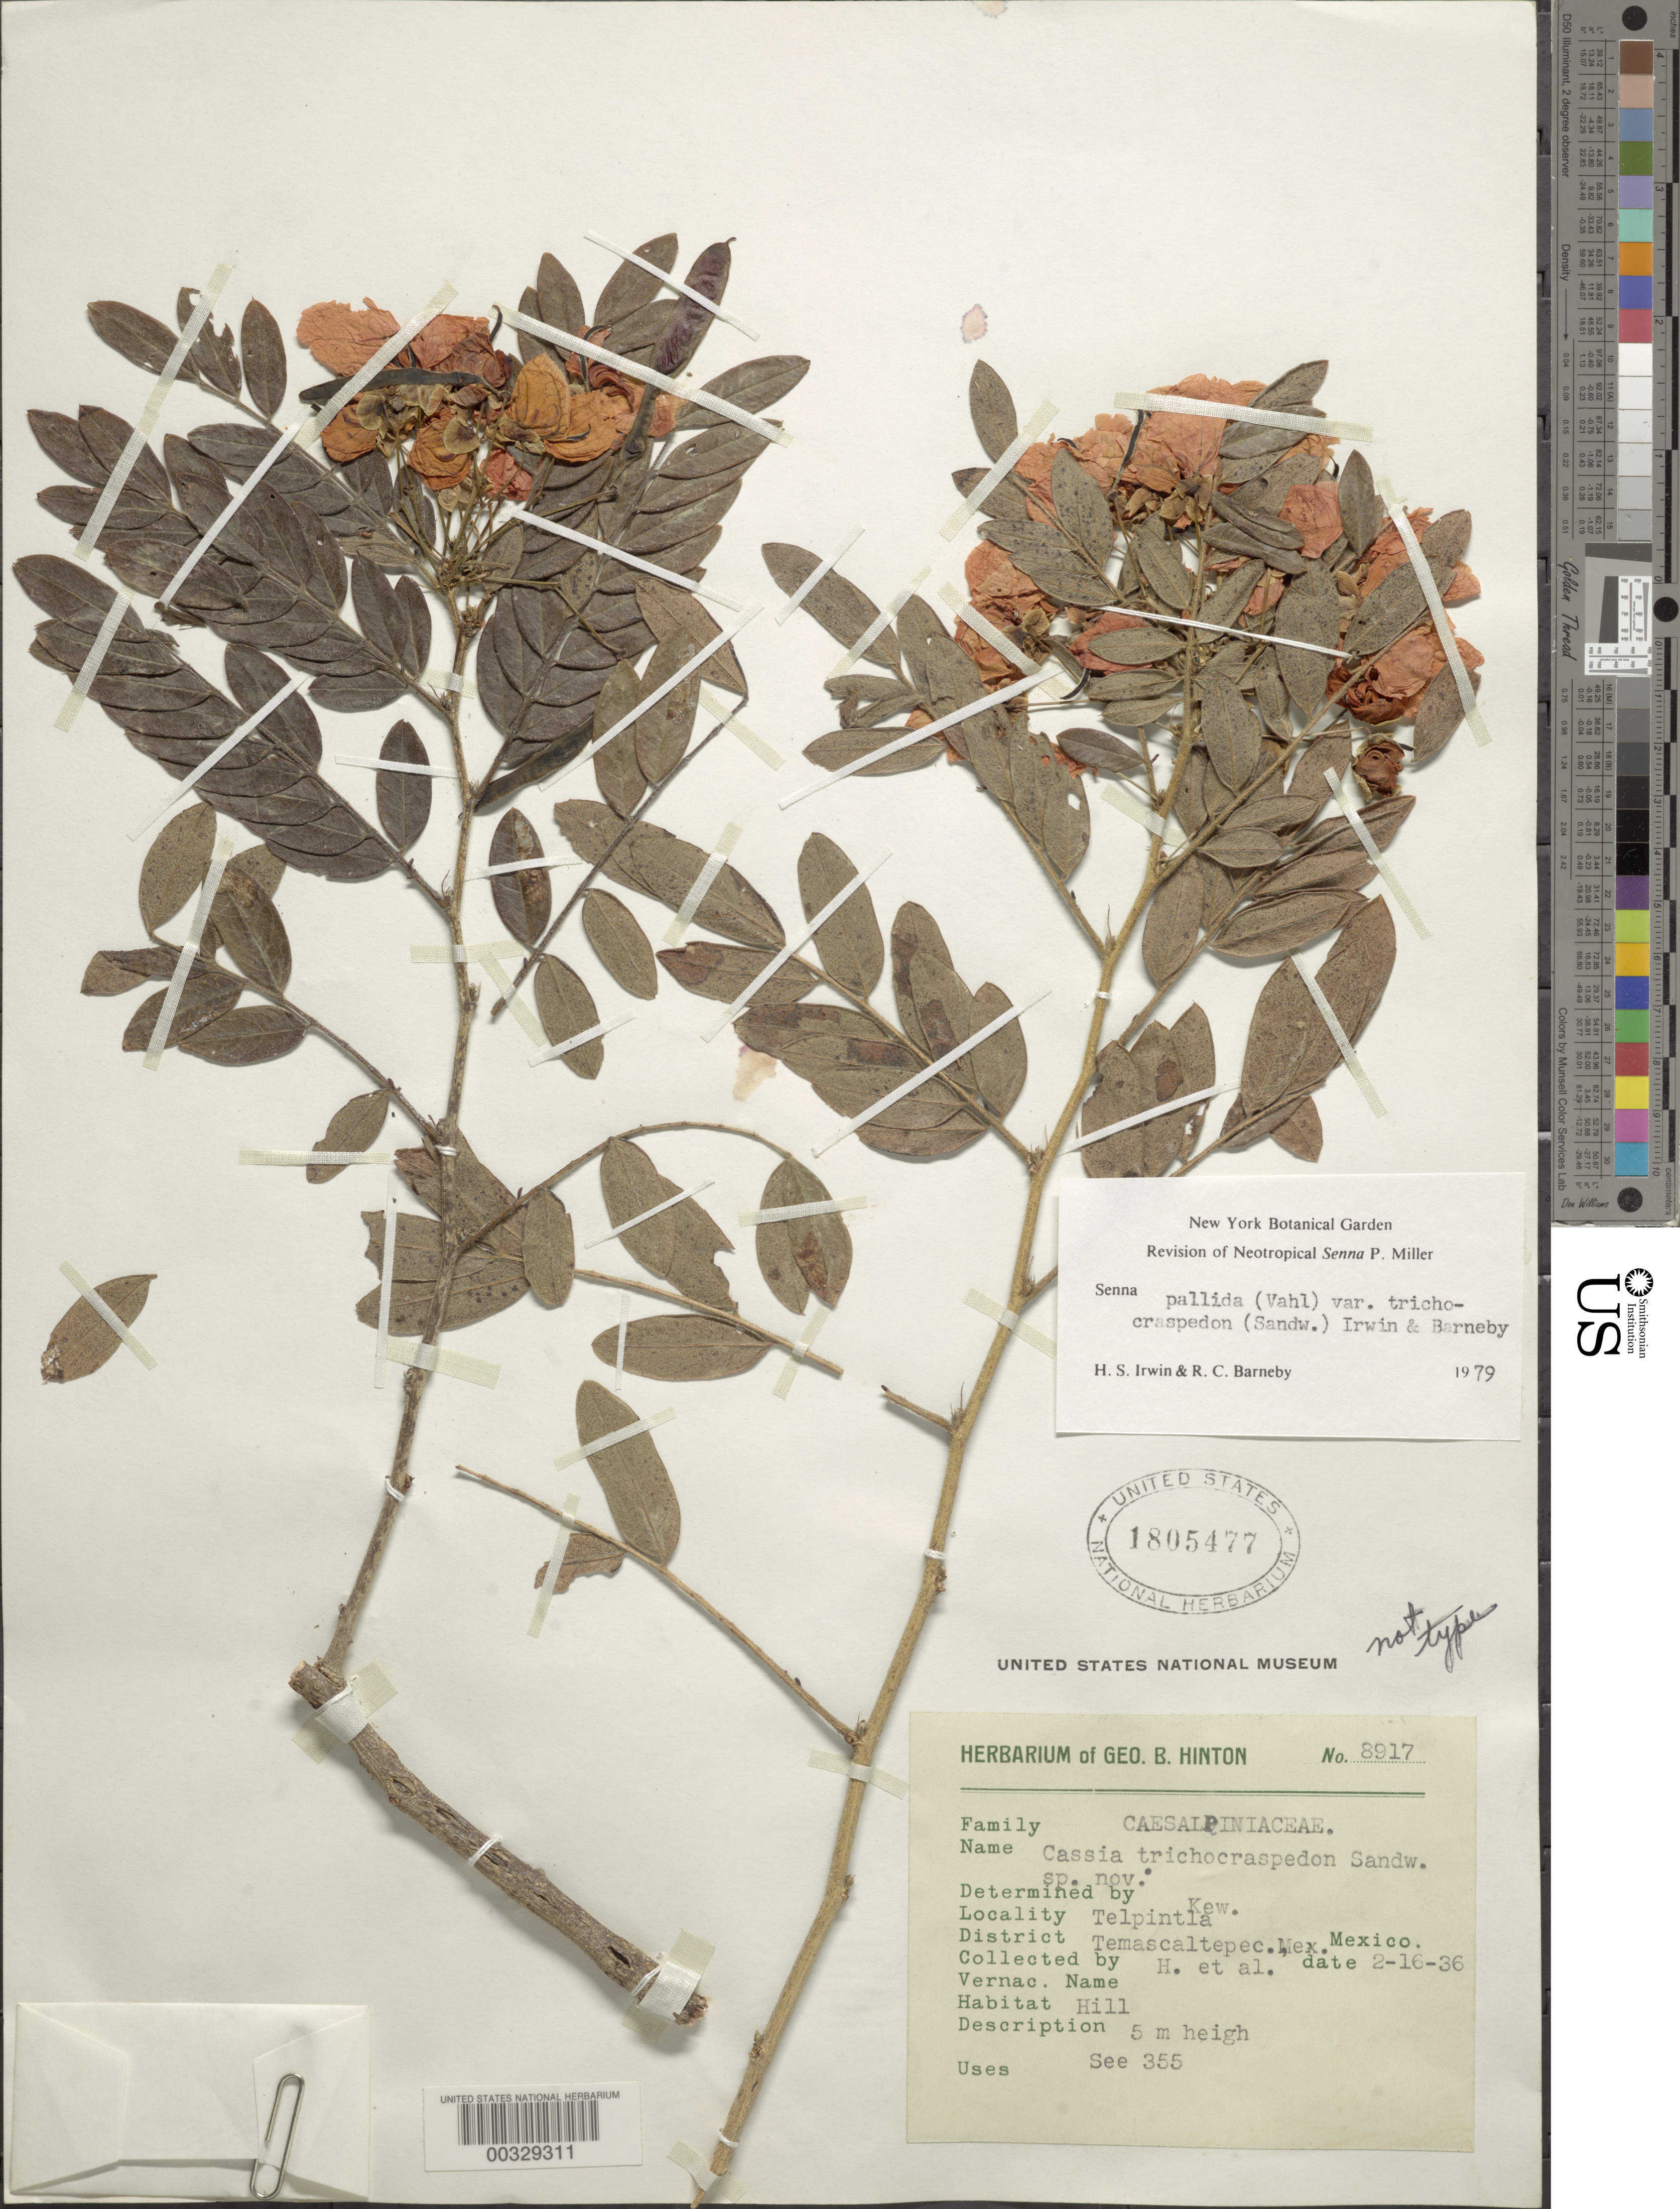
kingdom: Plantae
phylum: Tracheophyta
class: Magnoliopsida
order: Fabales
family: Fabaceae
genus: Senna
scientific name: Senna pallida var. trichocraspeden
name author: (Sandwith) H.S. Irwin & Barneby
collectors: G. B. Hinton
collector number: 8917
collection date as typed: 16 Feb 1936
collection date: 1936-02-16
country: Mexico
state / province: México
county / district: Temascaltepec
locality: Telpintla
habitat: Hill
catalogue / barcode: US 1805477